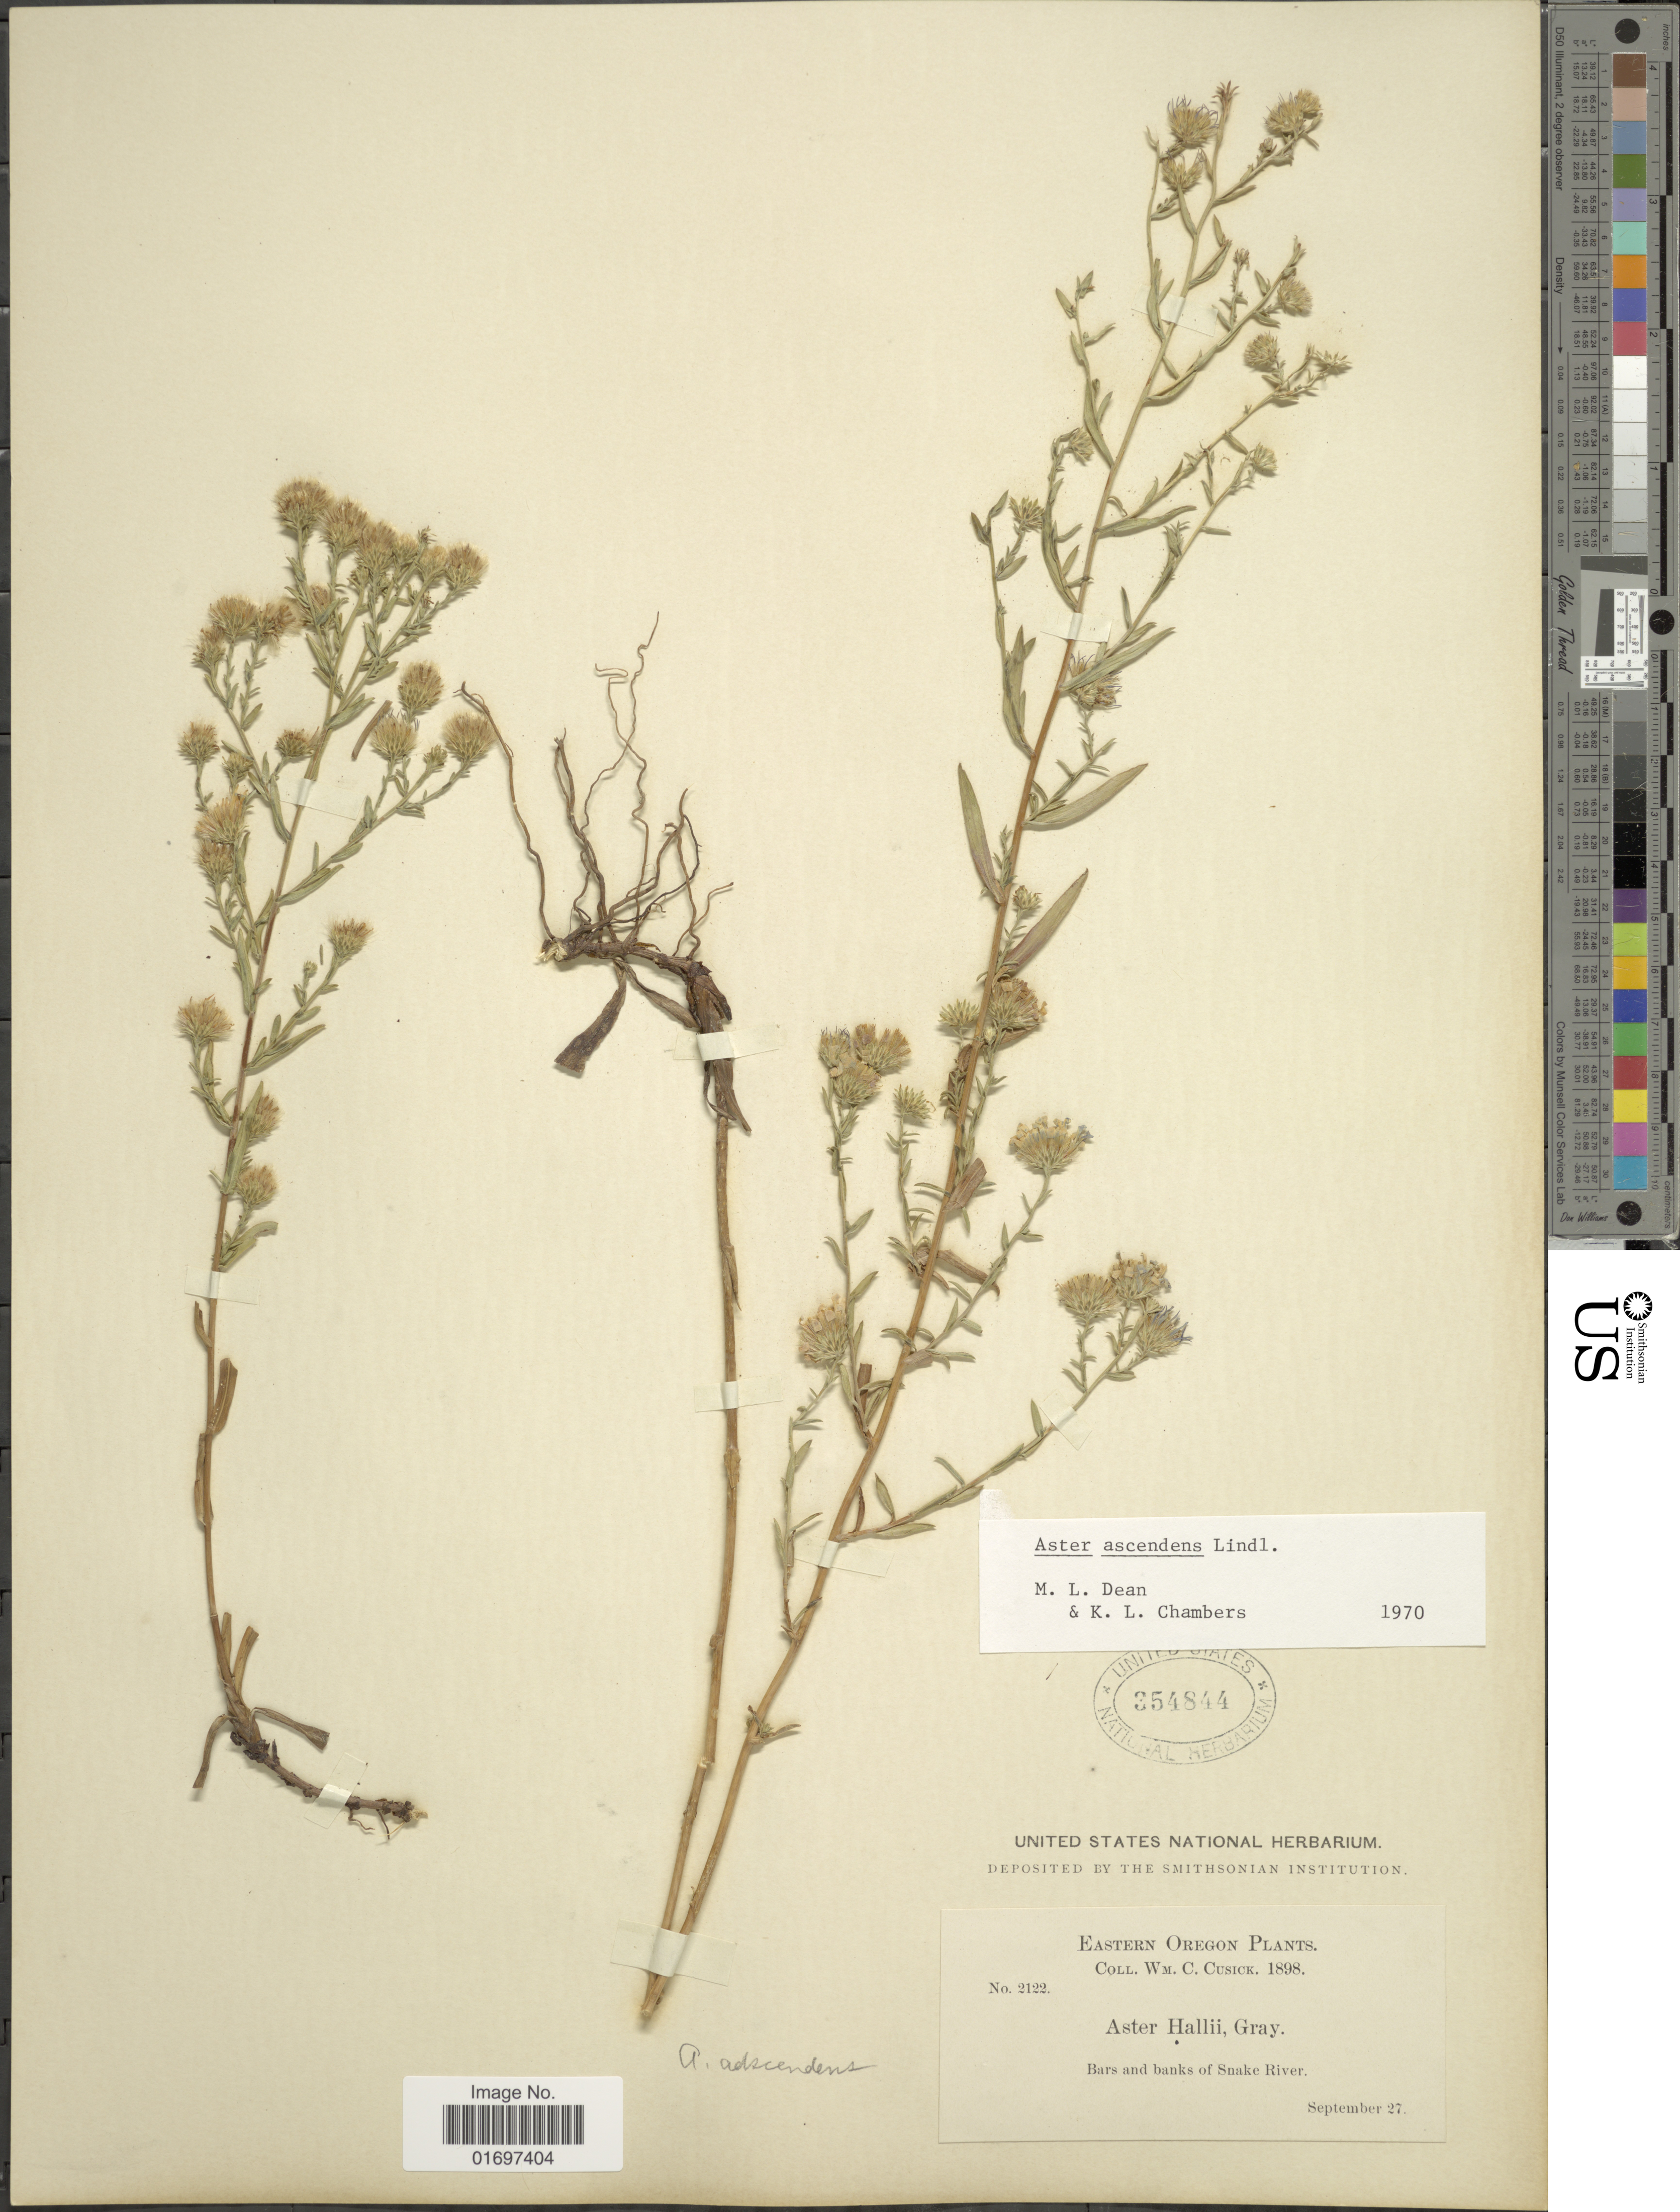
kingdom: Plantae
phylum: Tracheophyta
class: Magnoliopsida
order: Asterales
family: Asteraceae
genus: Symphyotrichum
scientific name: Symphyotrichum ascendens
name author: (Lindl.) G.L. Nesom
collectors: W. C. Cusick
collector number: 2122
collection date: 1898-09-27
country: United States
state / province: Oregon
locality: Eastern Oregon. Bars and banks of Snake River.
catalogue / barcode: US 354844